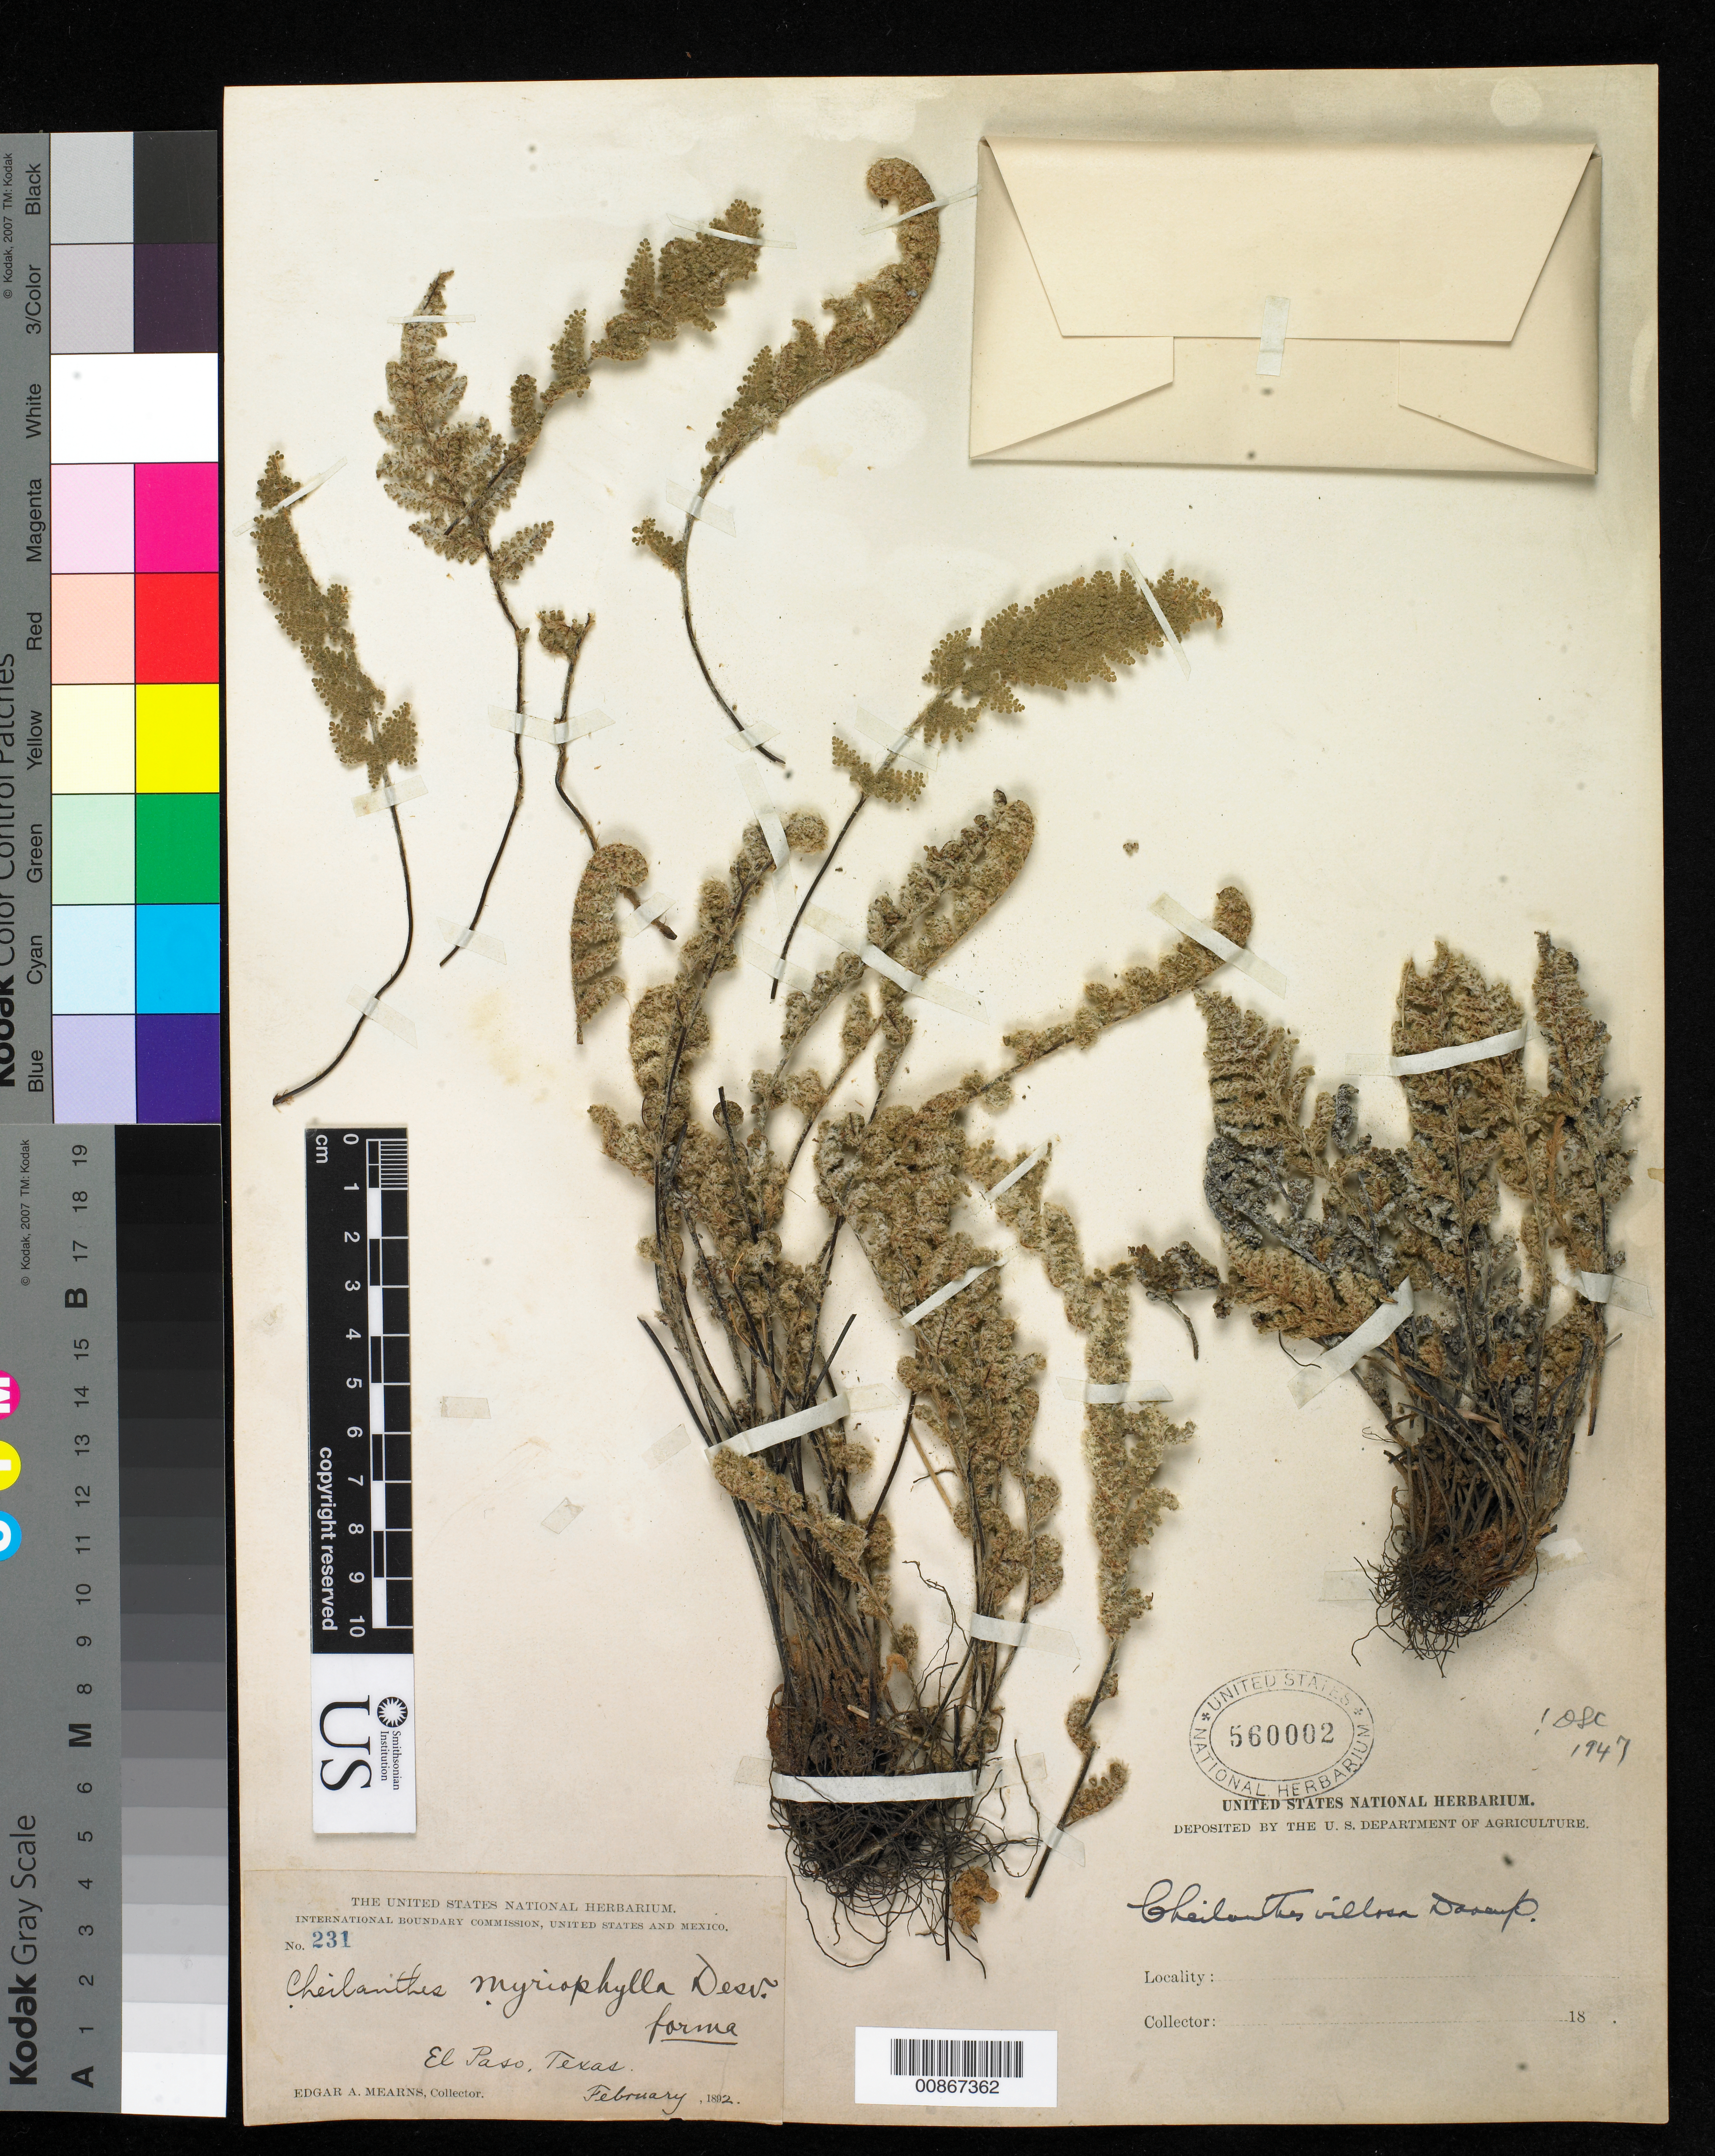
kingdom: Plantae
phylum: Tracheophyta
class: Polypodiopsida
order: Polypodiales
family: Pteridaceae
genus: Myriopteris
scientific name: Myriopteris myriophylla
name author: (Desv.) J. Sm.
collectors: E. A. Mearns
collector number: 231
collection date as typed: Feb 1892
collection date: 1892-02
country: United States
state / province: Texas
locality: El Paso, Texas.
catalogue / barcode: US 560002